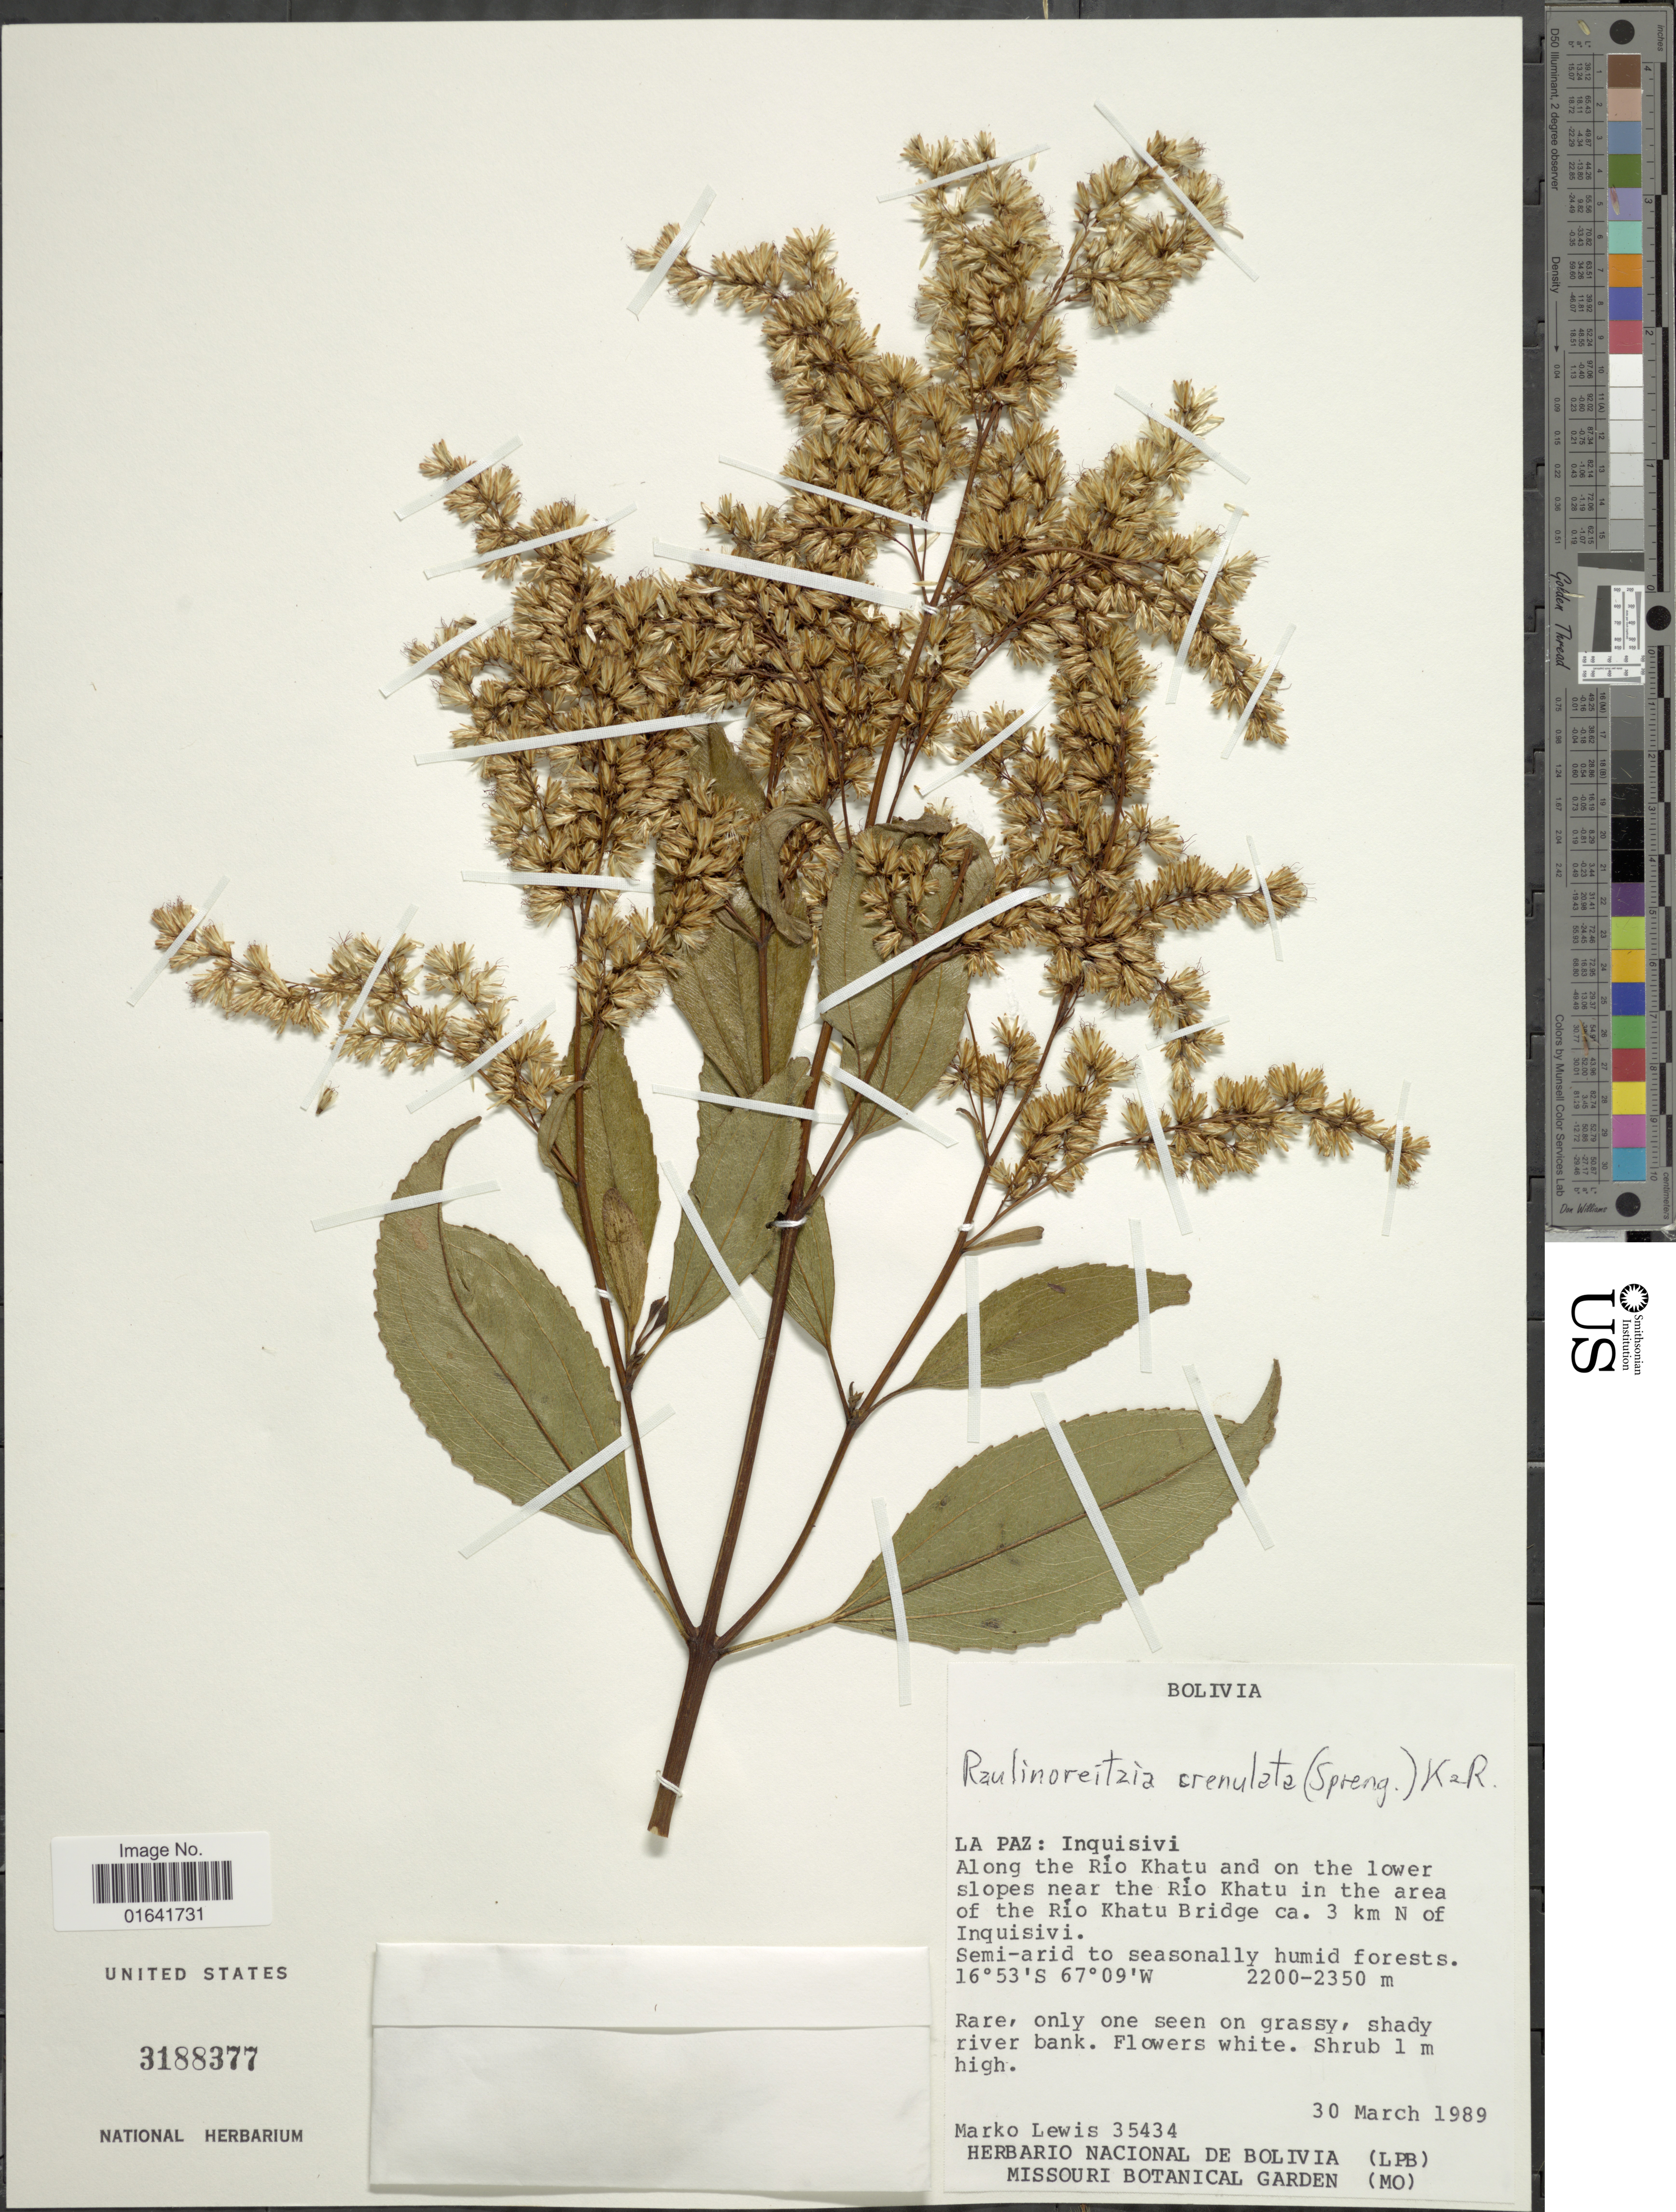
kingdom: Plantae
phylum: Tracheophyta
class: Magnoliopsida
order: Asterales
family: Asteraceae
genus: Raulinoreitzia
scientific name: Raulinoreitzia crenulata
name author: (Spreng.) R.M. King & H. Rob.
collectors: M. A. Lewis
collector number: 35434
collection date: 1989-03-30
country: Bolivia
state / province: La Paz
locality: Inquisivi, along the Rio Khatu and on the lower slopes near the Rio Khatu in the area of the Rio Khatu Bridge ca. 3 km N of Inquisivi.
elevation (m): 2200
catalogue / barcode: US 3188377